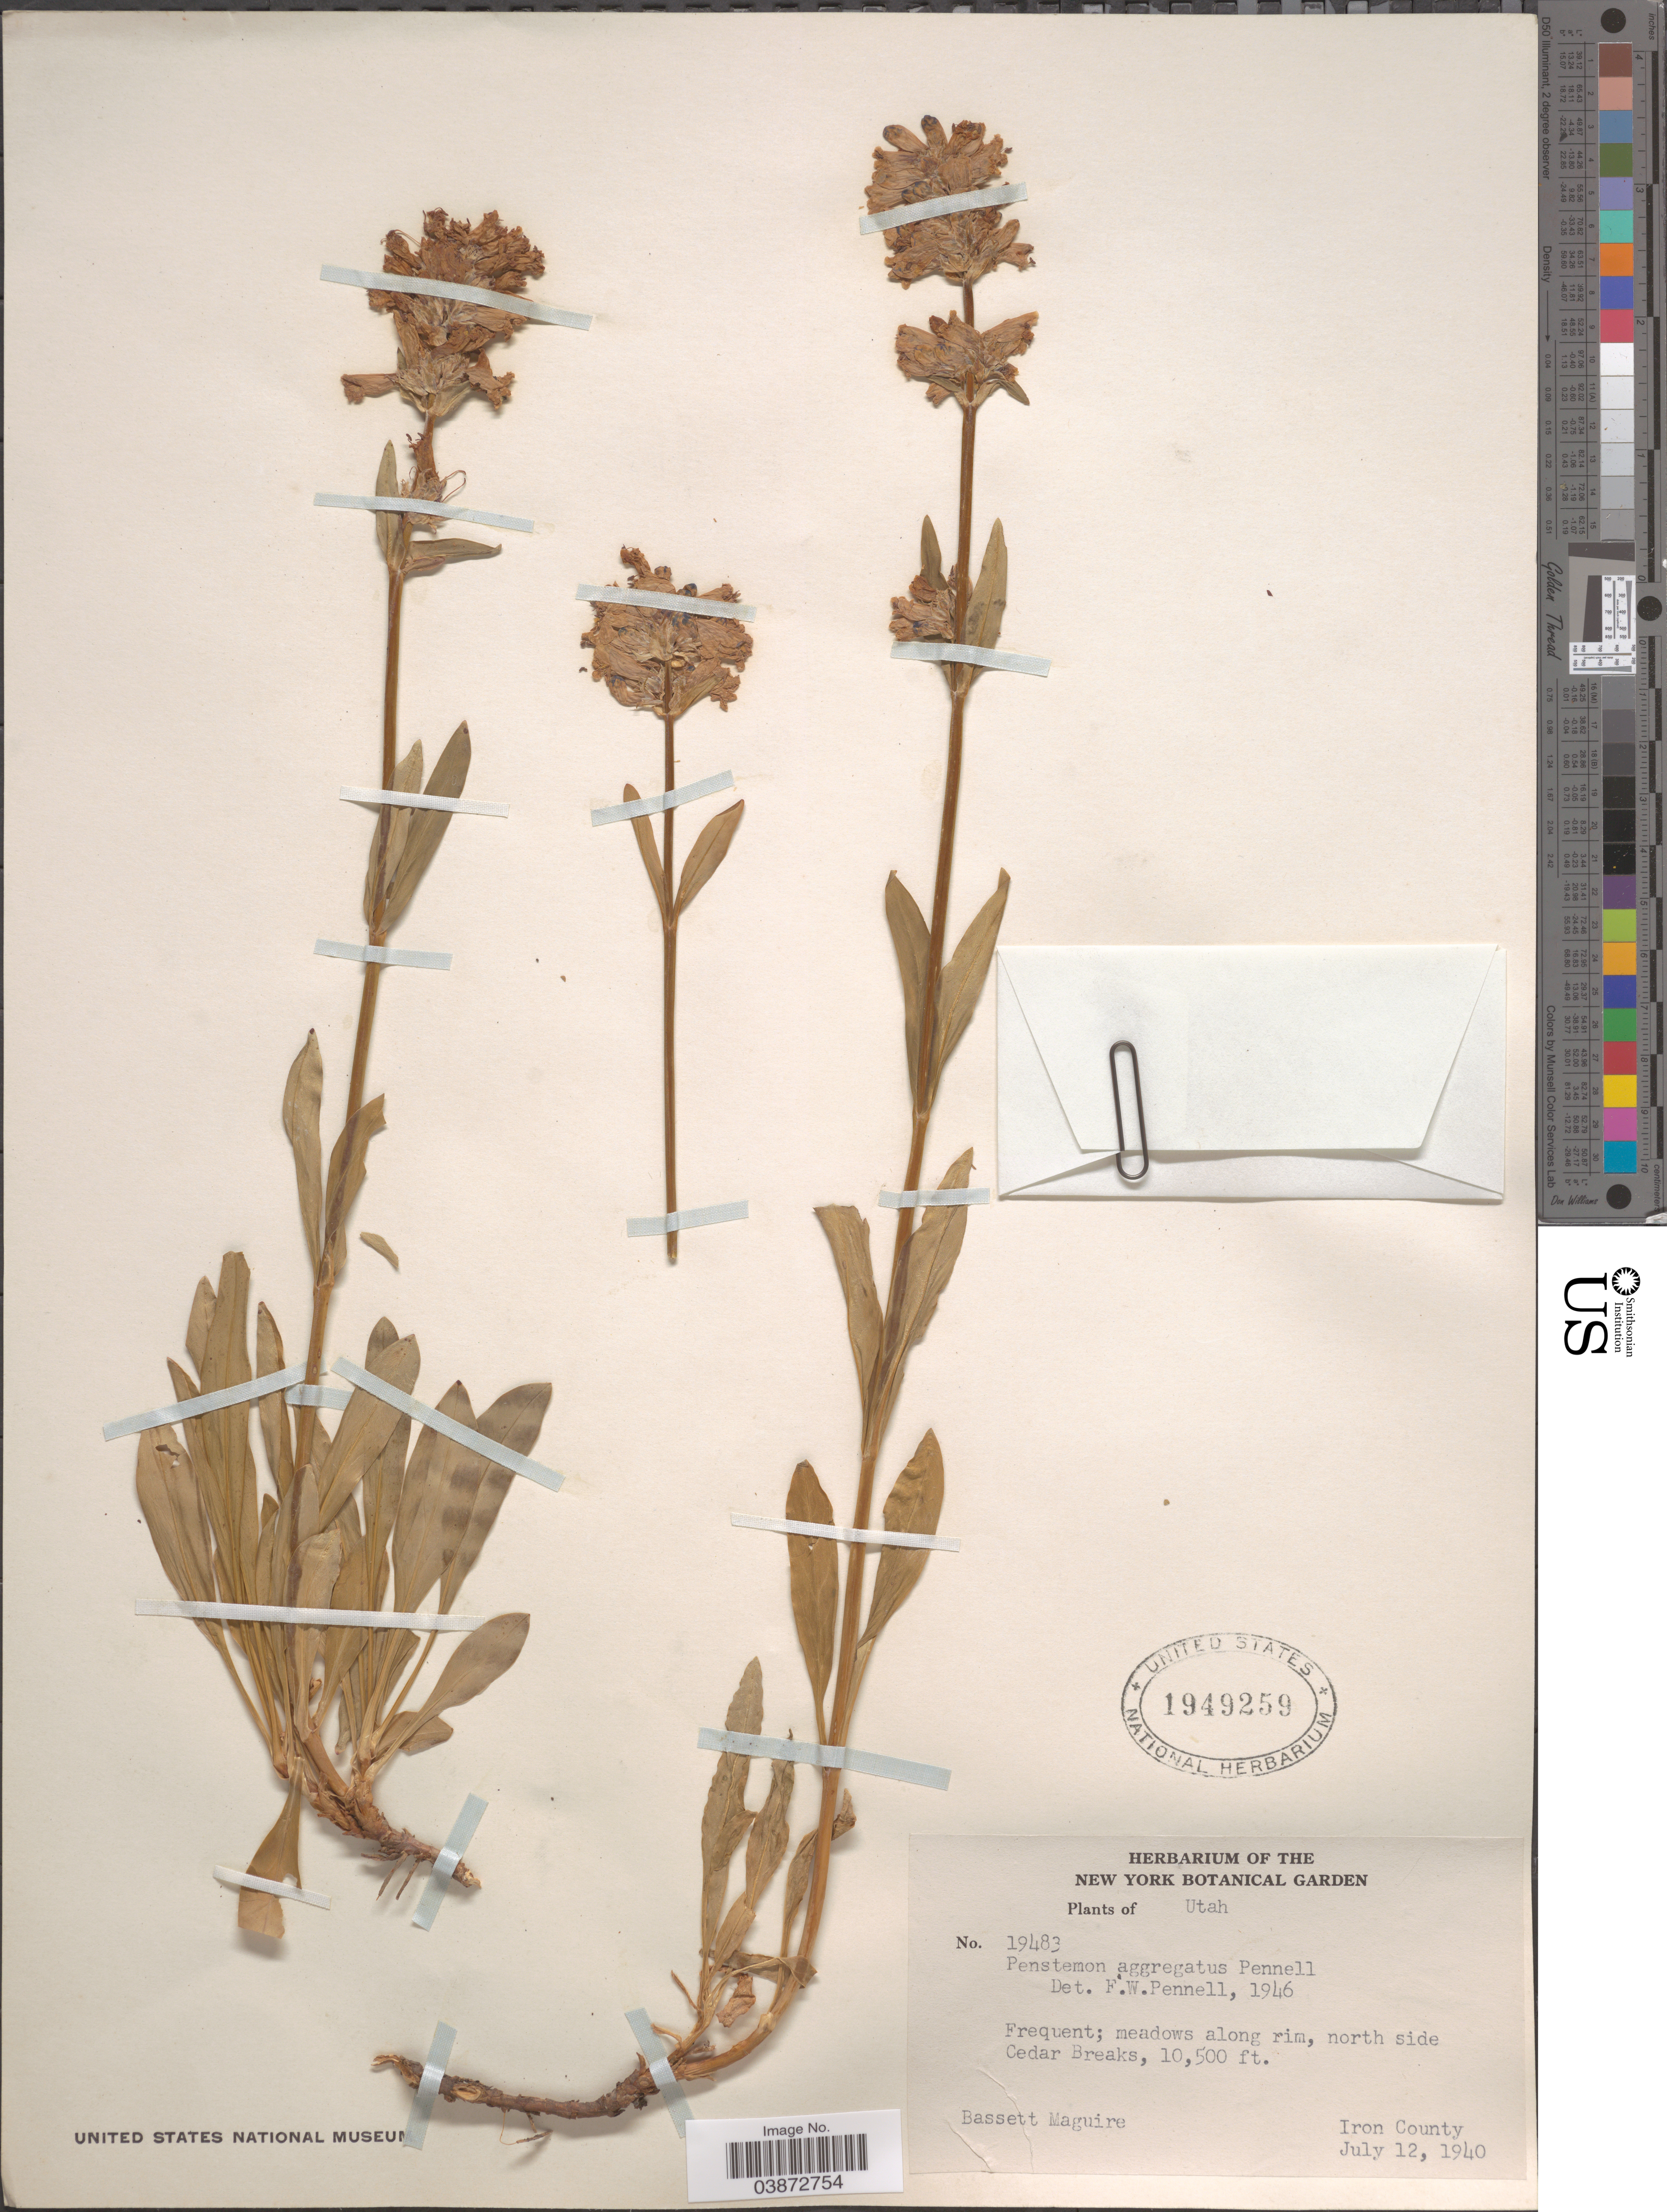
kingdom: Plantae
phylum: Tracheophyta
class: Magnoliopsida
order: Lamiales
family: Plantaginaceae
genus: Penstemon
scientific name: Penstemon aggregatus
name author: Pennell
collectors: B. Maguire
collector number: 19483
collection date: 1940-07-12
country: United States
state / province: Utah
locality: North side Cedar Breaks, Iron County.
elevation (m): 3200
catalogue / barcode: US 1949259